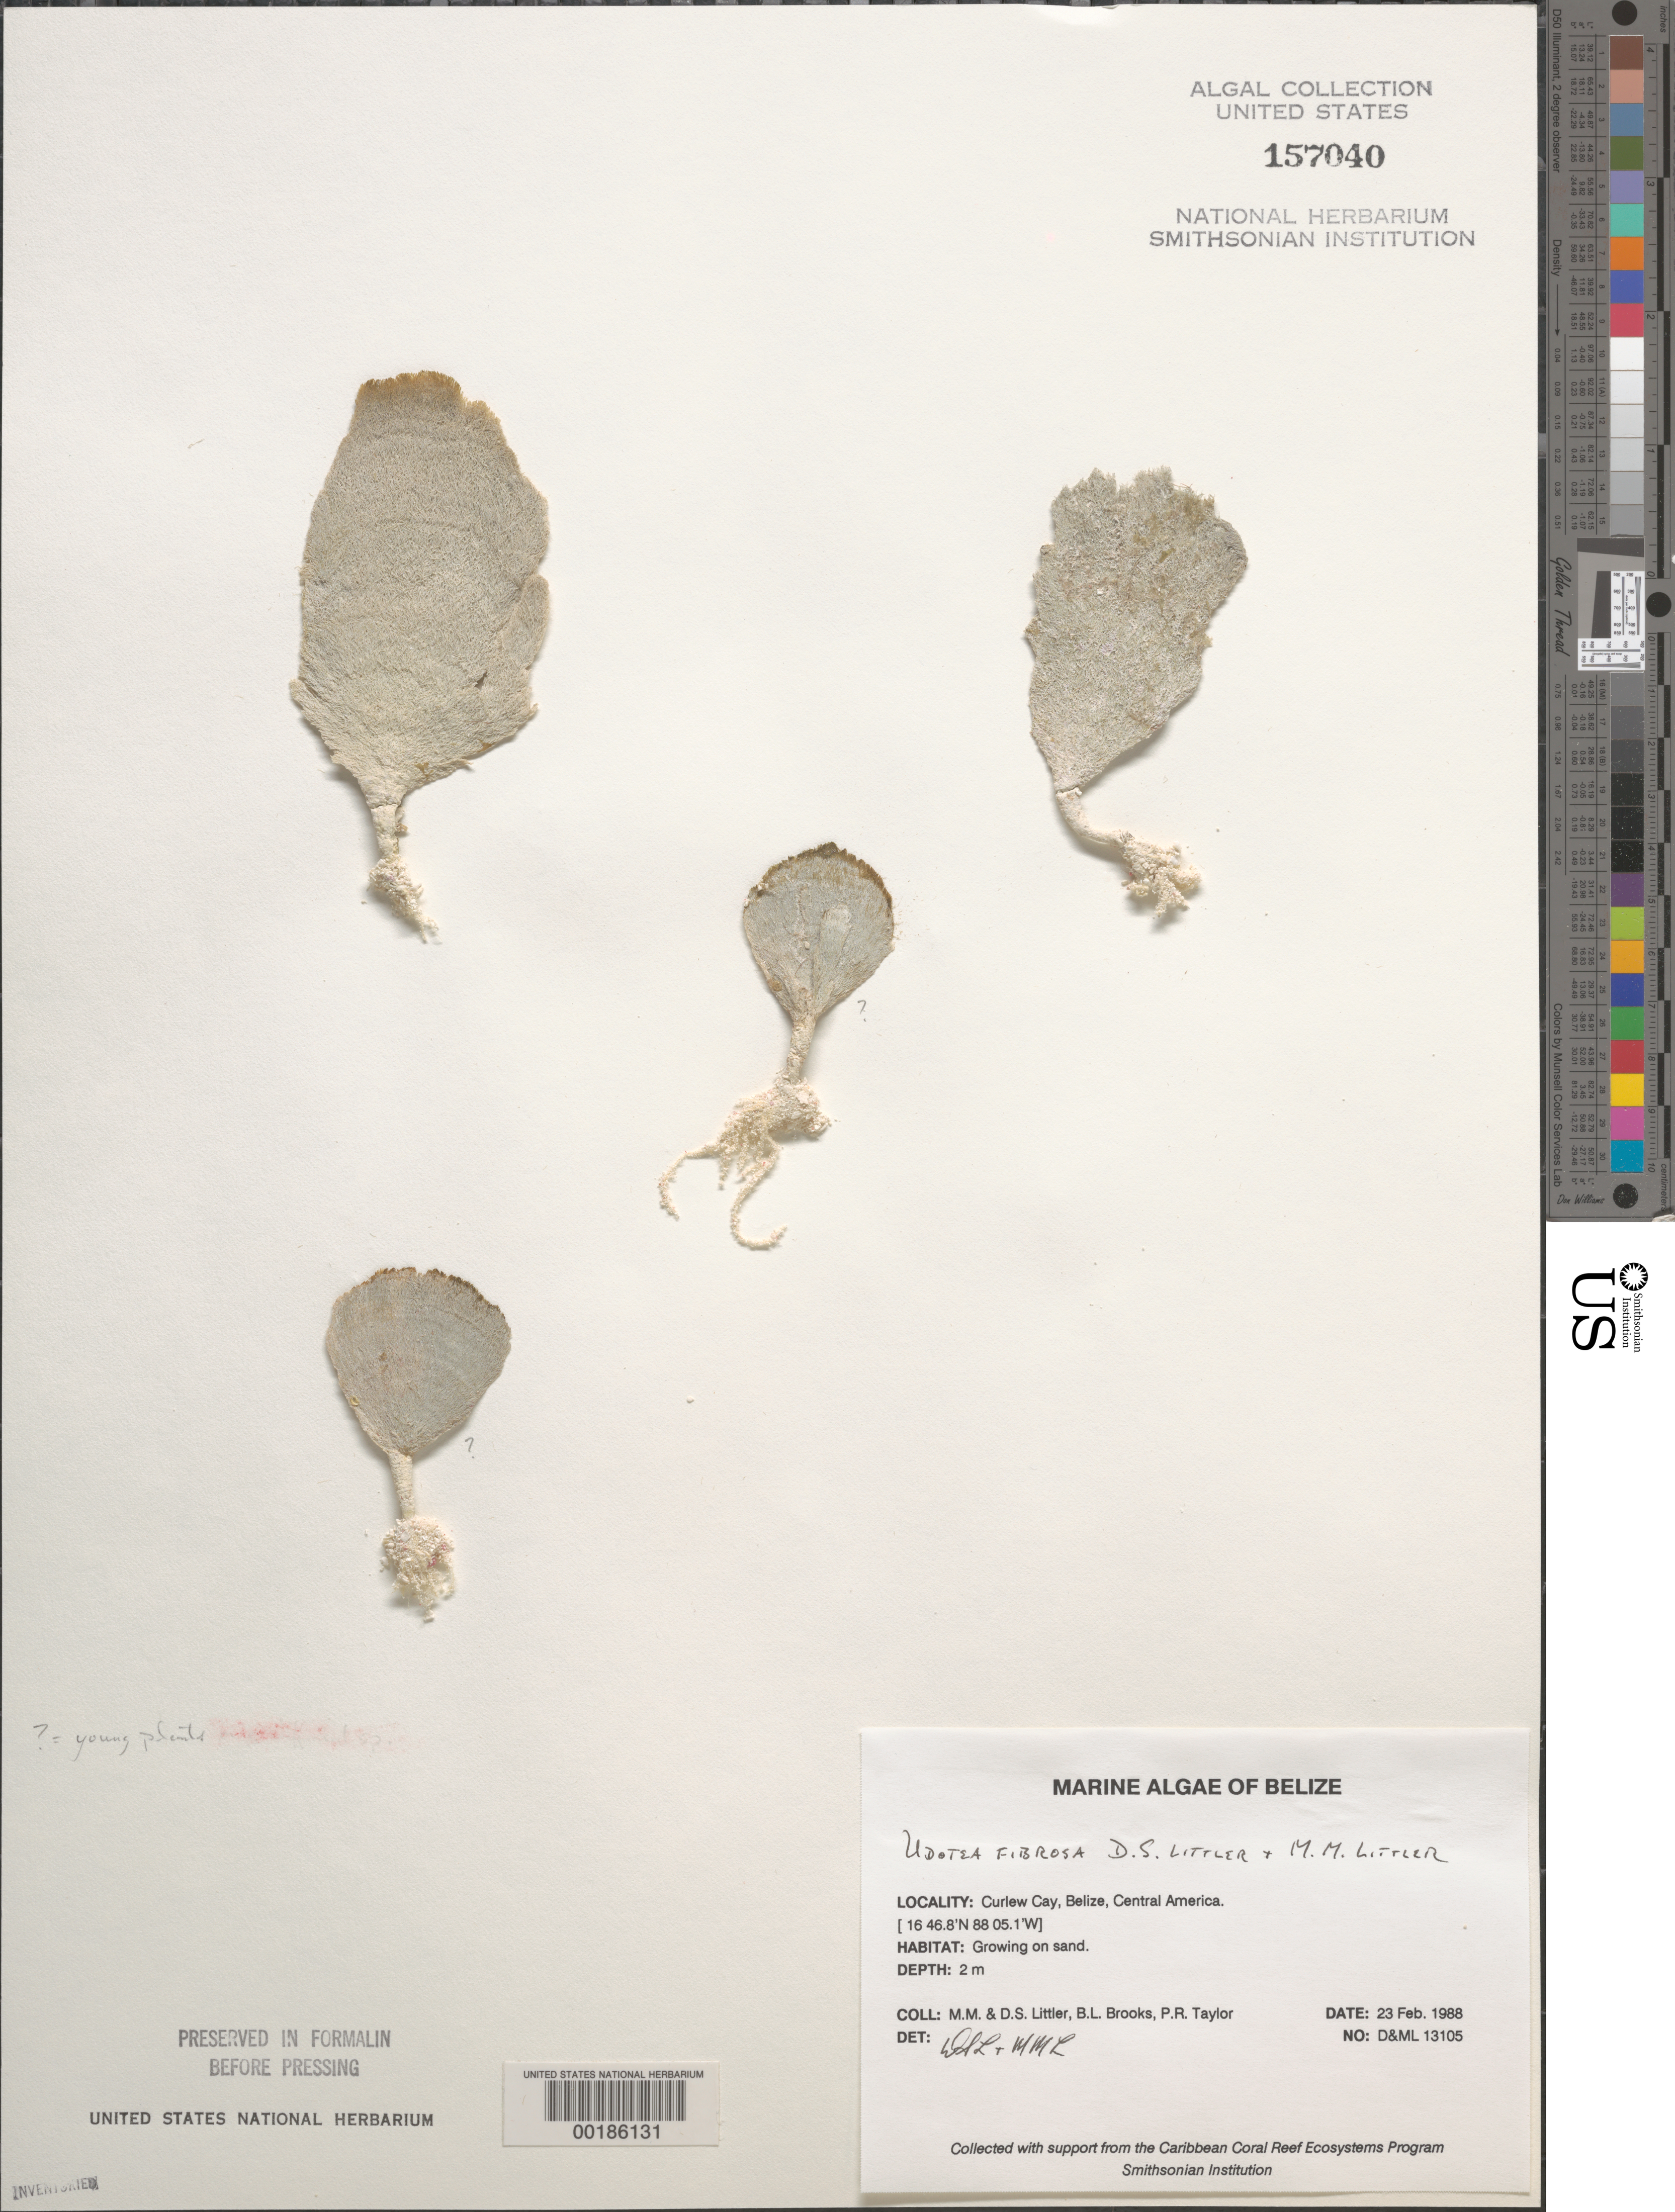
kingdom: Plantae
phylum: Chlorophyta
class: Ulvophyceae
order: Bryopsidales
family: Udoteaceae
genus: Udotea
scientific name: Udotea fibrosa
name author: D.S. Littler & Littler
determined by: Littler, D. S.; Littler, M. M.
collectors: M. M. Littler, D. S. Littler, B. Brooks & P. R. Taylor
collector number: D&ML 13105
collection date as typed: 23 Feb 1988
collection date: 1988-02-23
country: Belize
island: Curlew Cay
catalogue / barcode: US 157040